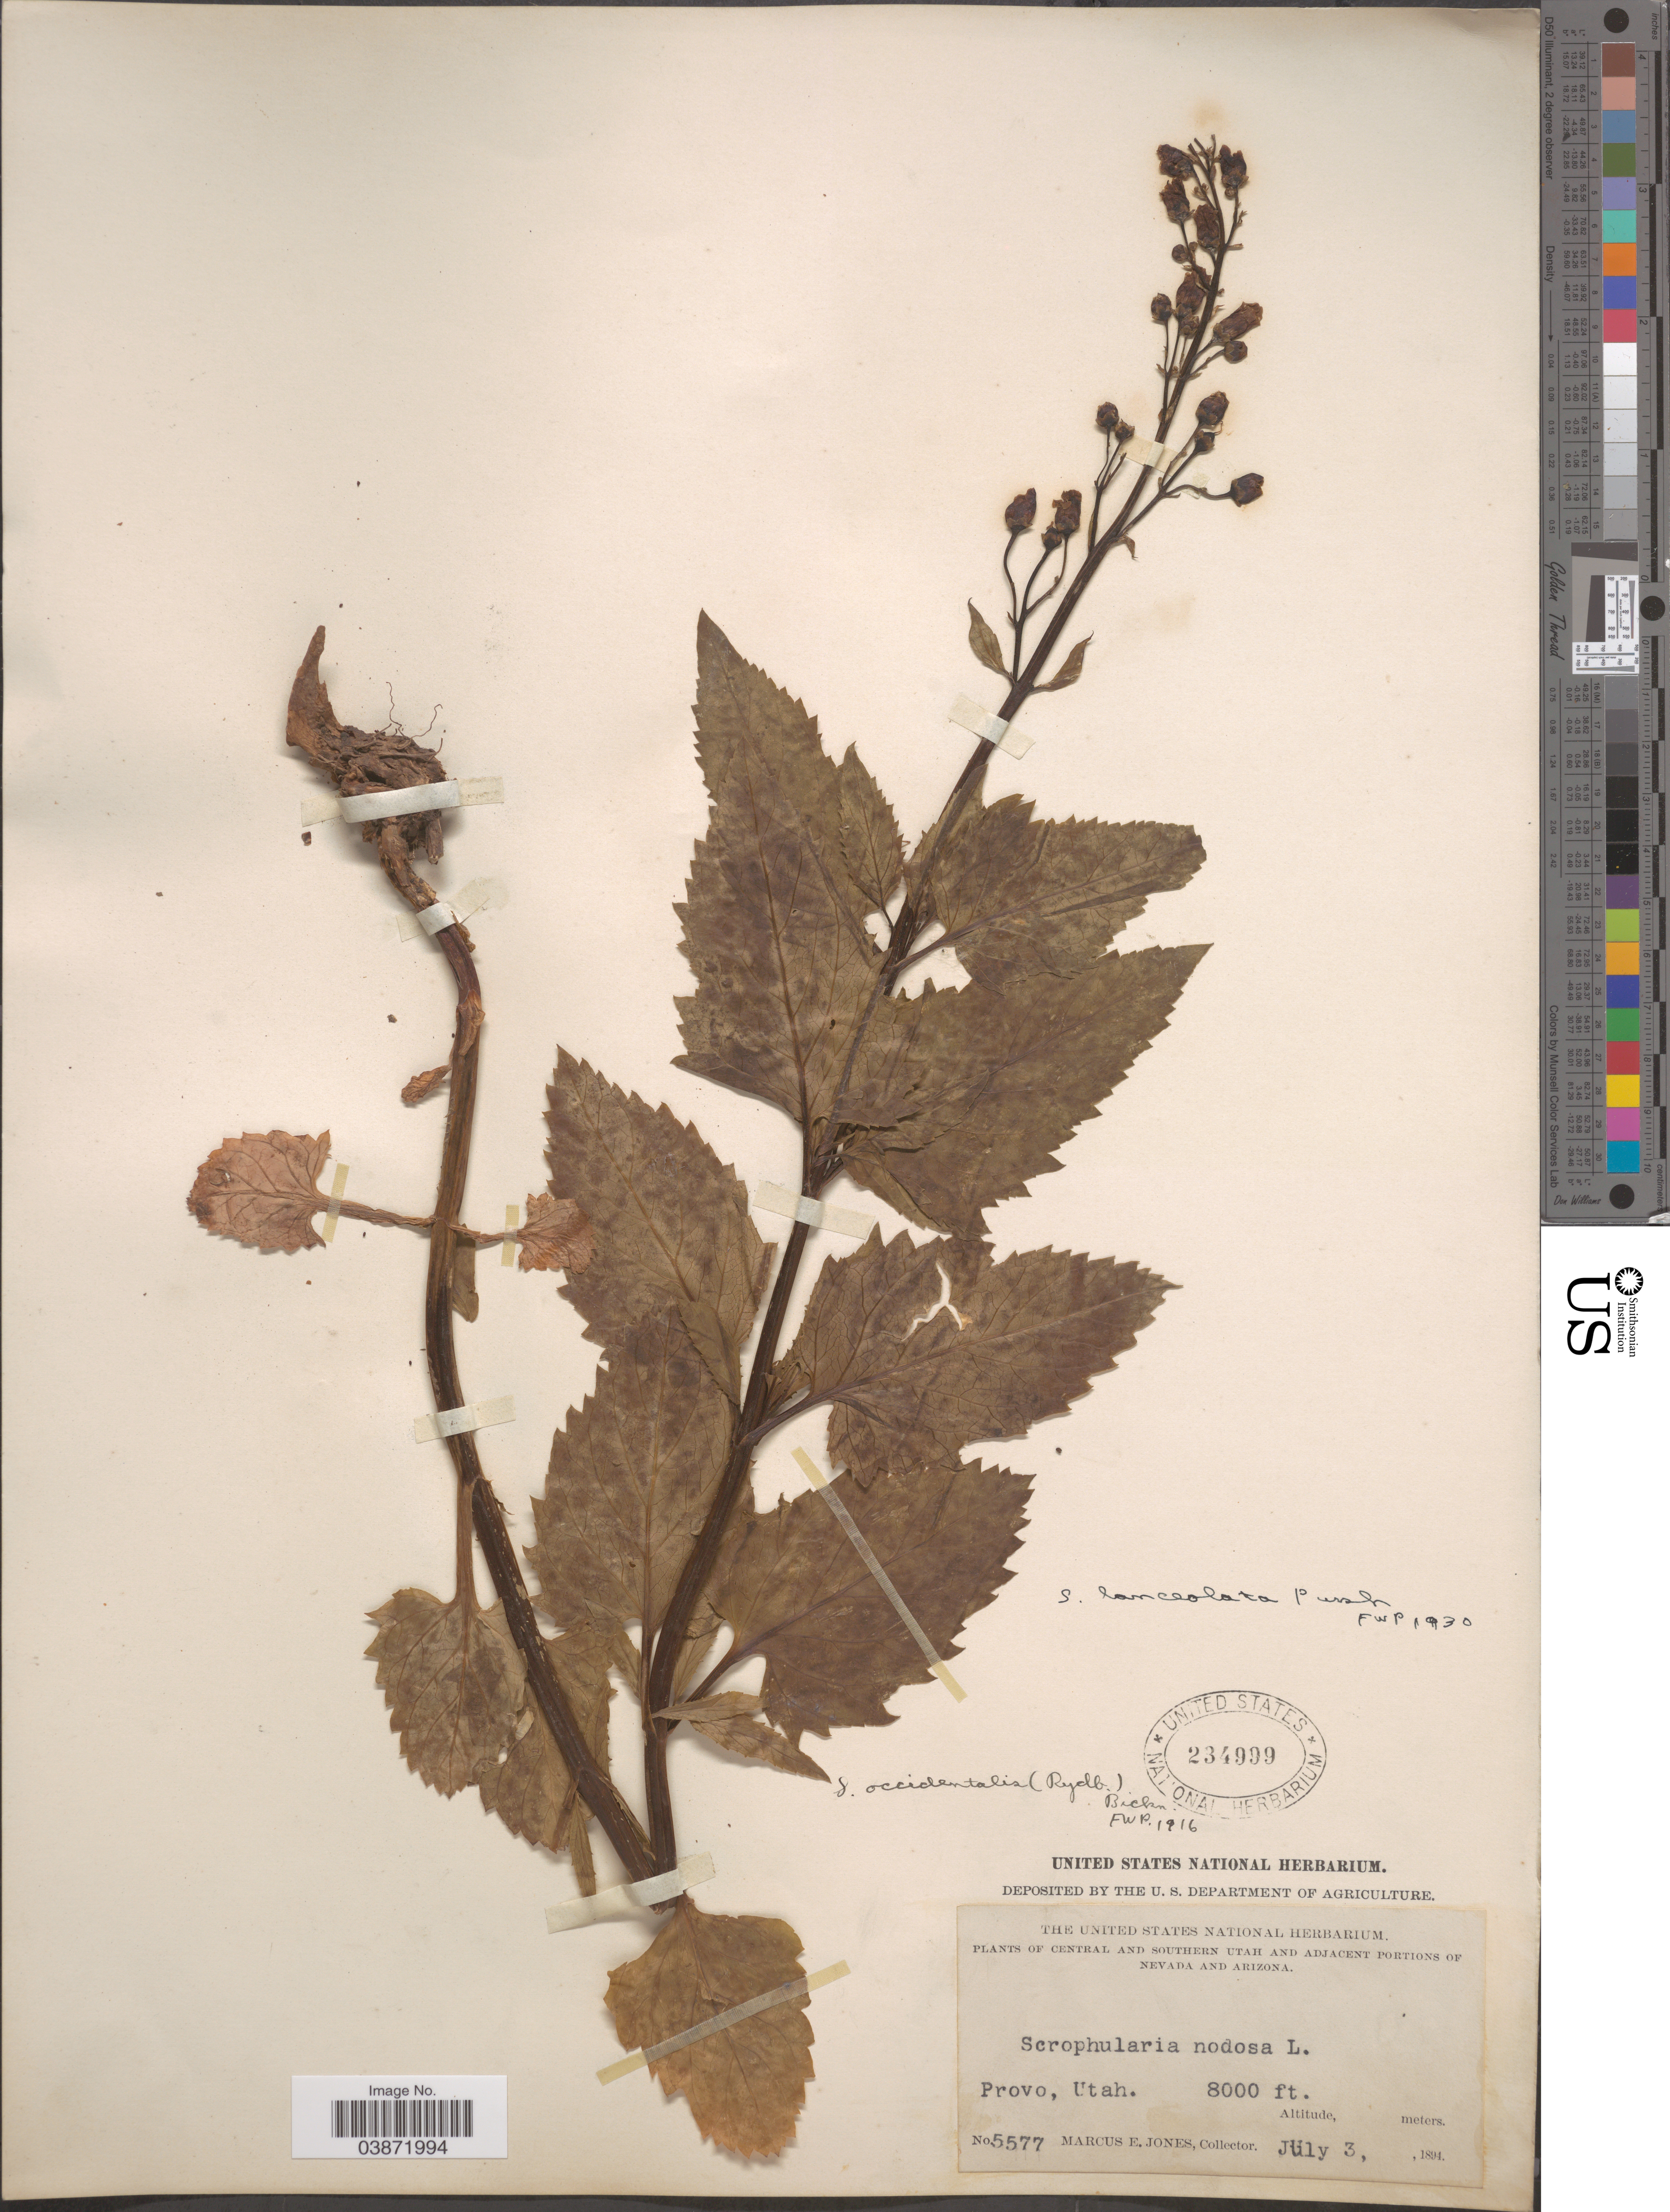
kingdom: Plantae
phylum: Tracheophyta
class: Magnoliopsida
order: Lamiales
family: Scrophulariaceae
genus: Scrophularia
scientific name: Scrophularia lanceolata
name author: Pursh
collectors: M. E. Jones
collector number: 5577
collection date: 1894-07-03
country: United States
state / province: Utah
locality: Central and Southern Utah. Provo.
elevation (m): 2438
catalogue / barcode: US 234999